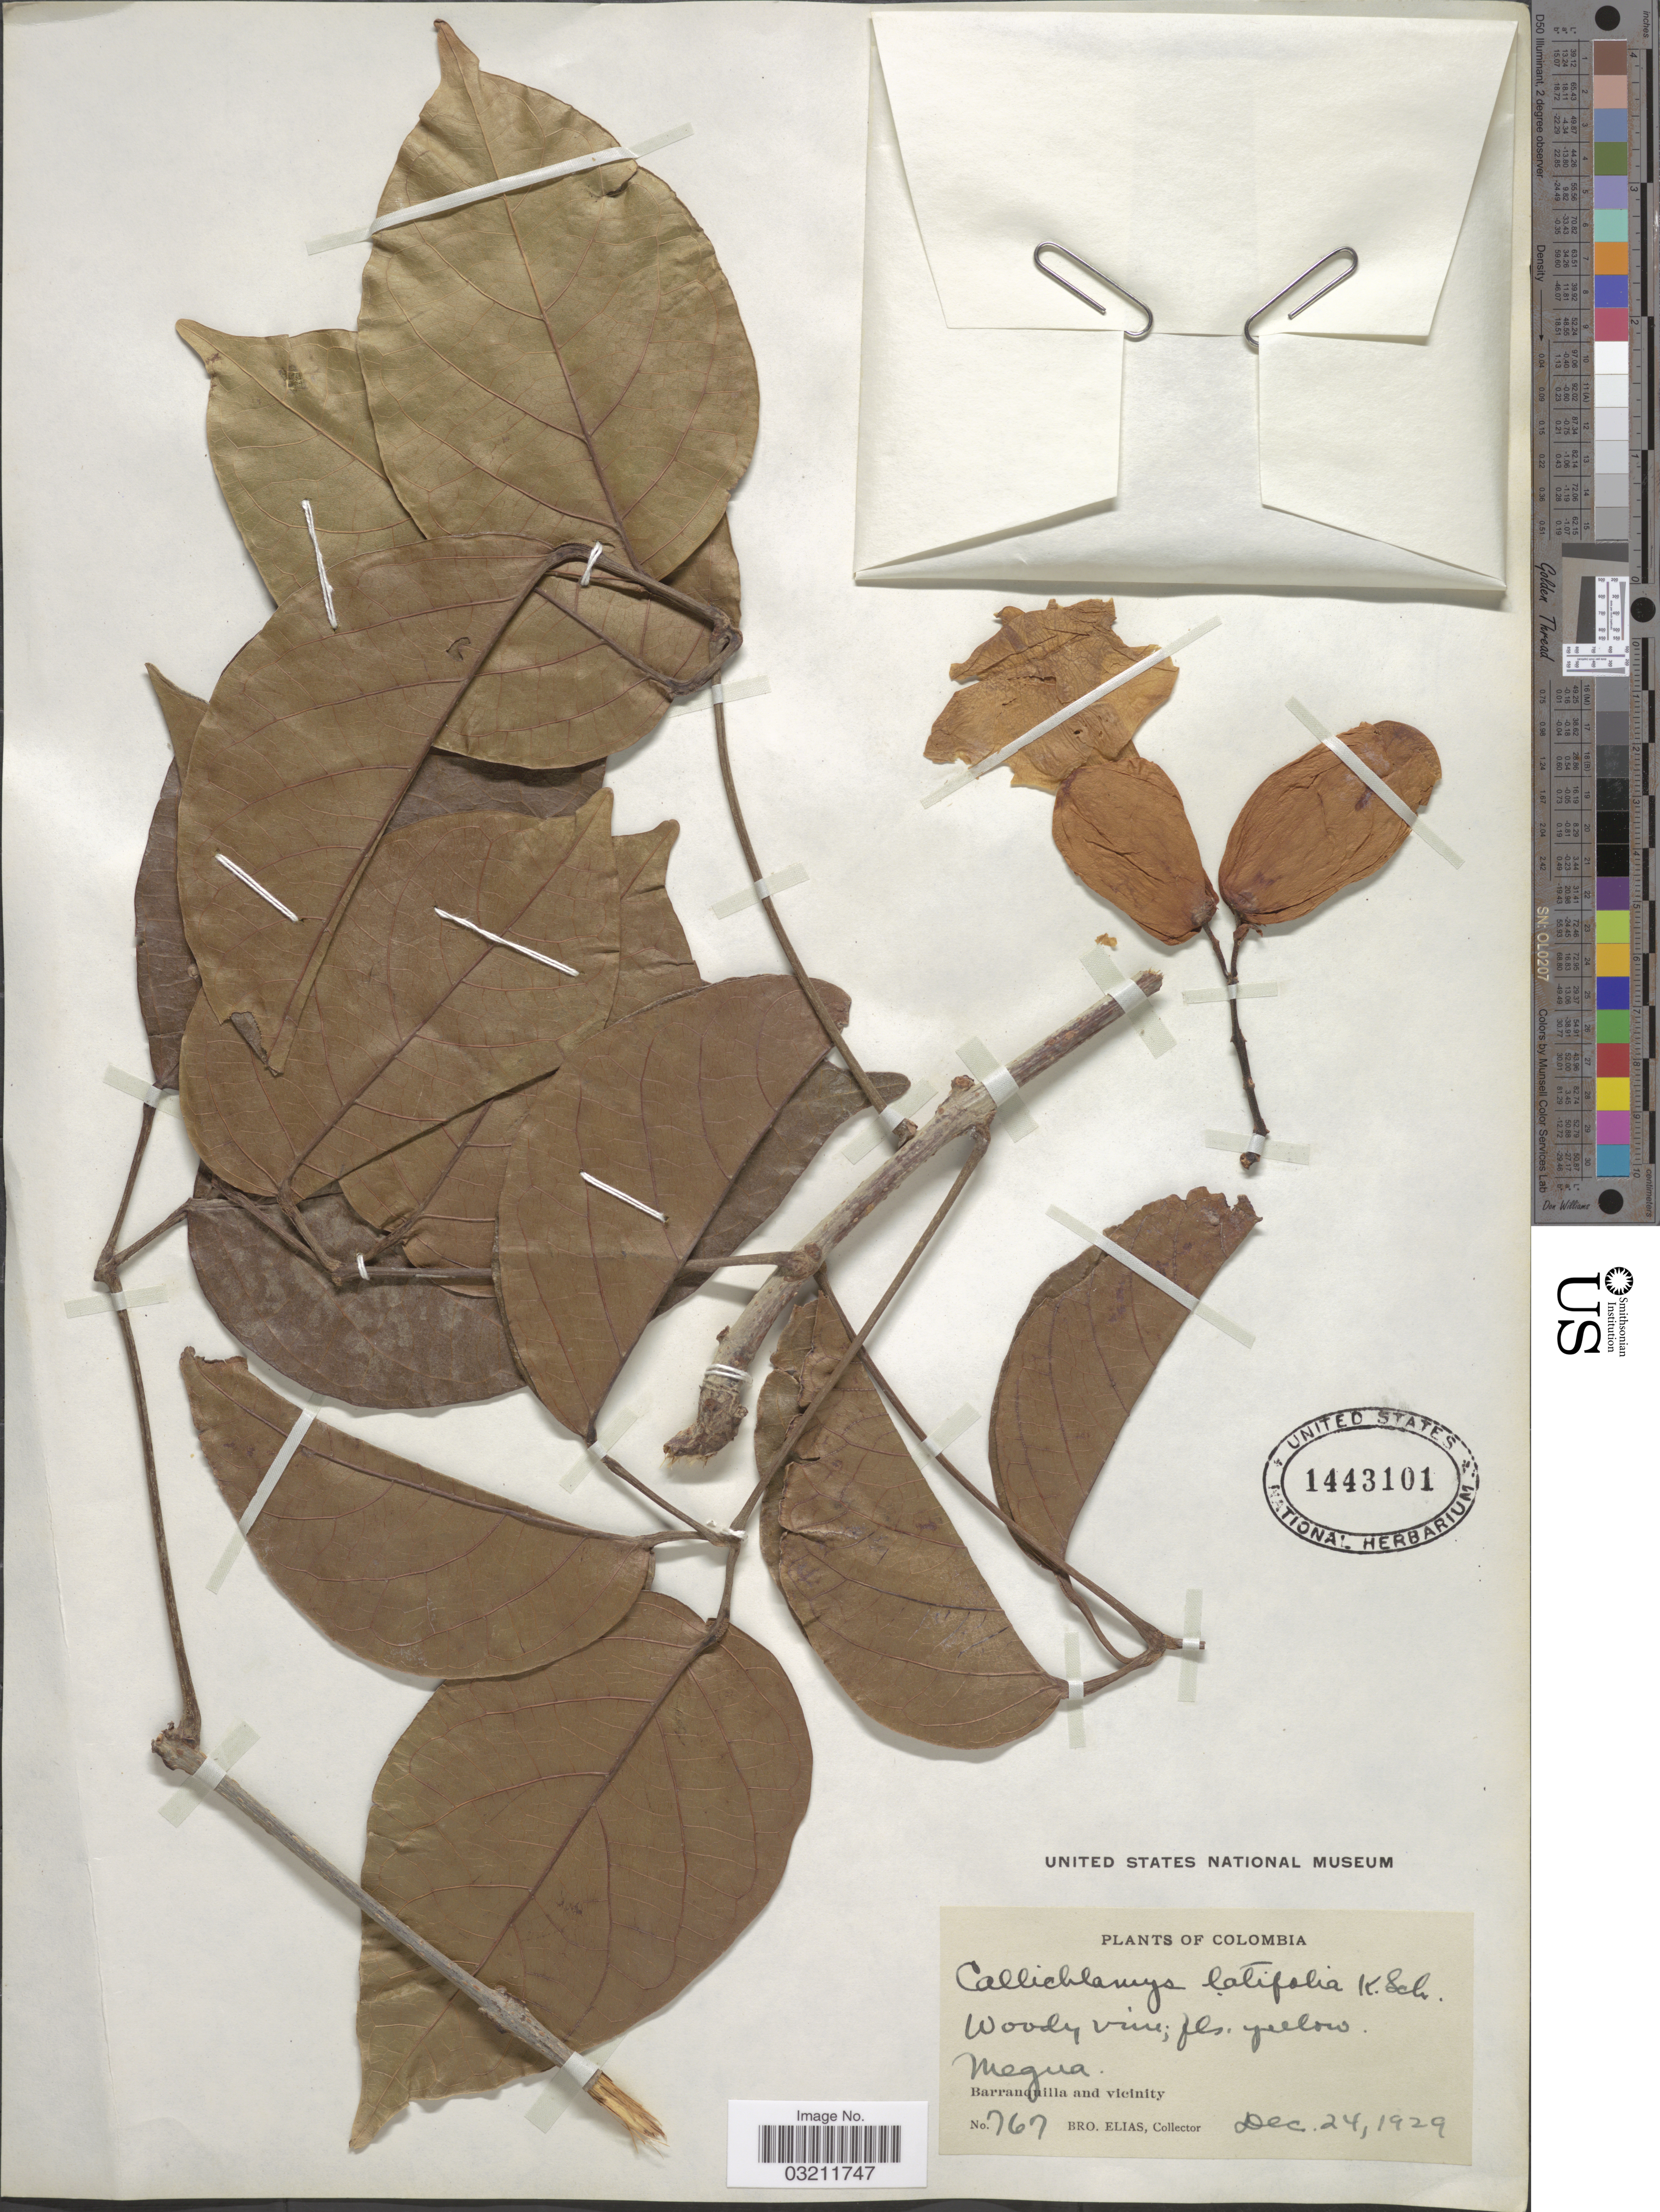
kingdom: Plantae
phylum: Tracheophyta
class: Magnoliopsida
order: Lamiales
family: Bignoniaceae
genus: Callichlamys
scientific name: Callichlamys latifolia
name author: (Rich.) K. Schum.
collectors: Bro. Elias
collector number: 767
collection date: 1929-12-24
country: Colombia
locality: Barranquilla and vicinity.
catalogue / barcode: US 1443101